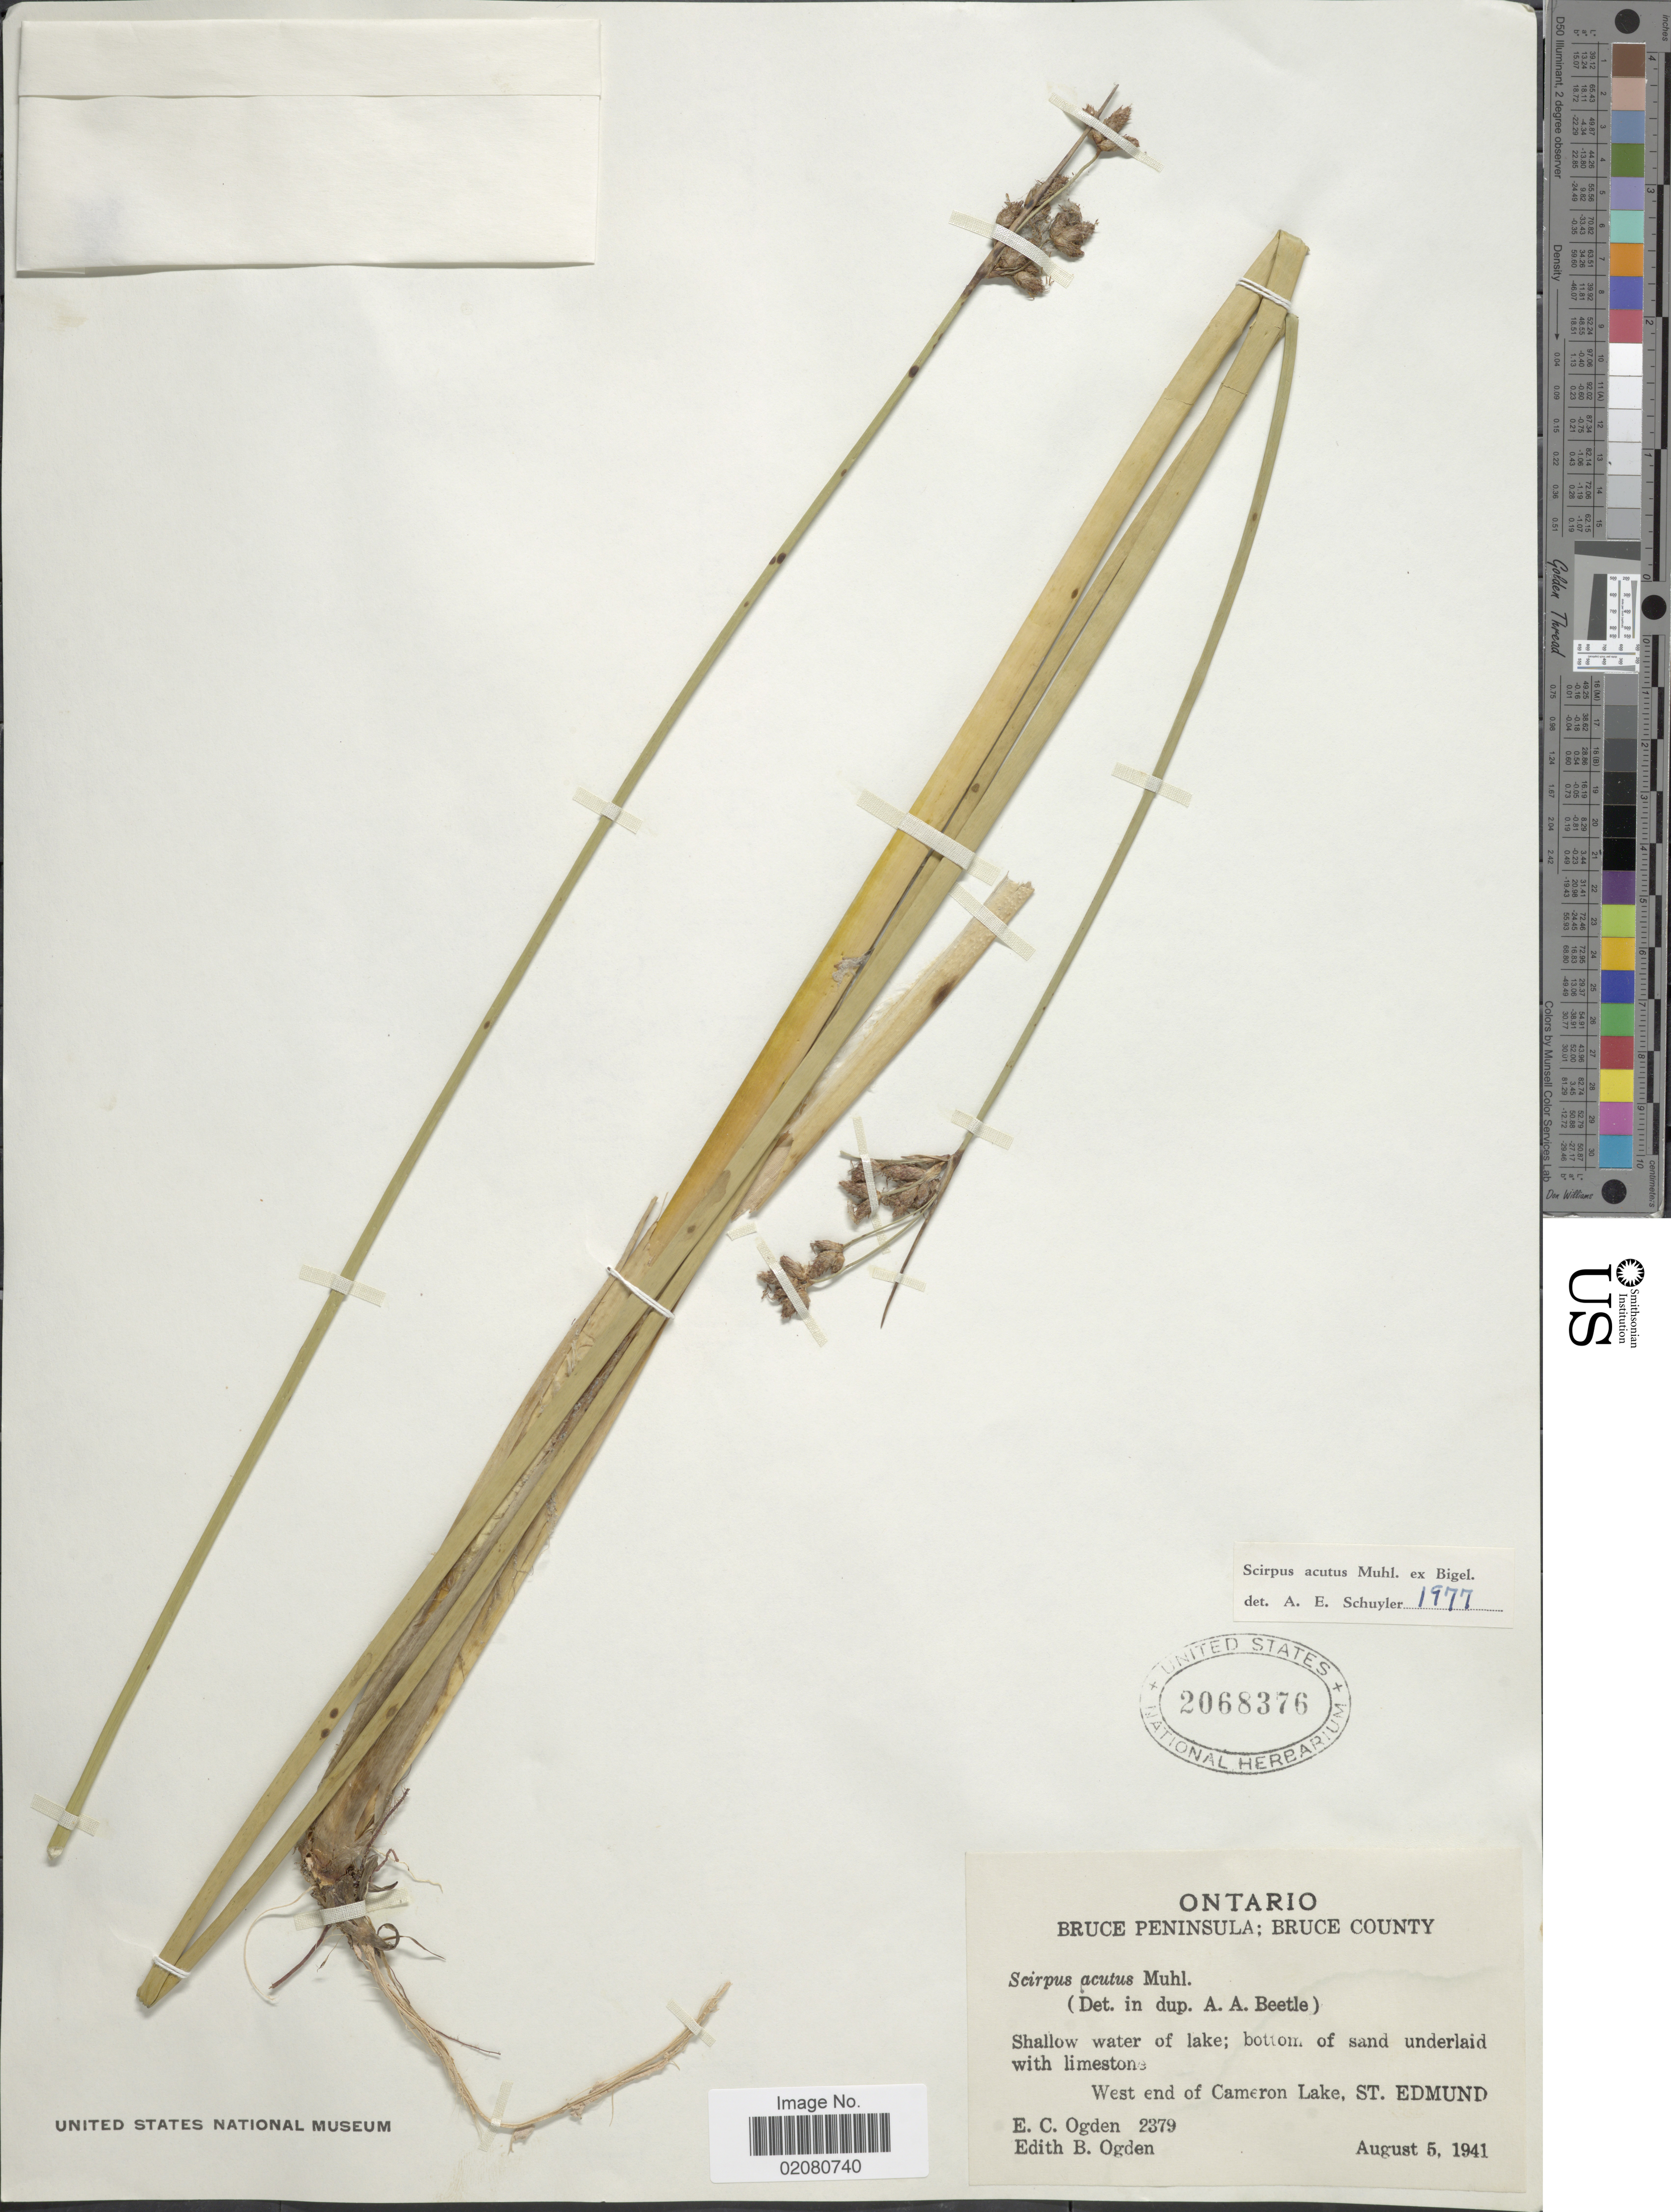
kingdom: Plantae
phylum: Tracheophyta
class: Liliopsida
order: Poales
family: Cyperaceae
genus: Schoenoplectus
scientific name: Schoenoplectus acutus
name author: (Muhl. ex Bigelow) Á. Löve & D. Löve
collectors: E. Ogden & E. Ogden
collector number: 2379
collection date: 1941-08-05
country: Canada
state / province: Ontario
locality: Ontario. West end of Cameron Lake, St. Edmund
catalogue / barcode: US 2068376